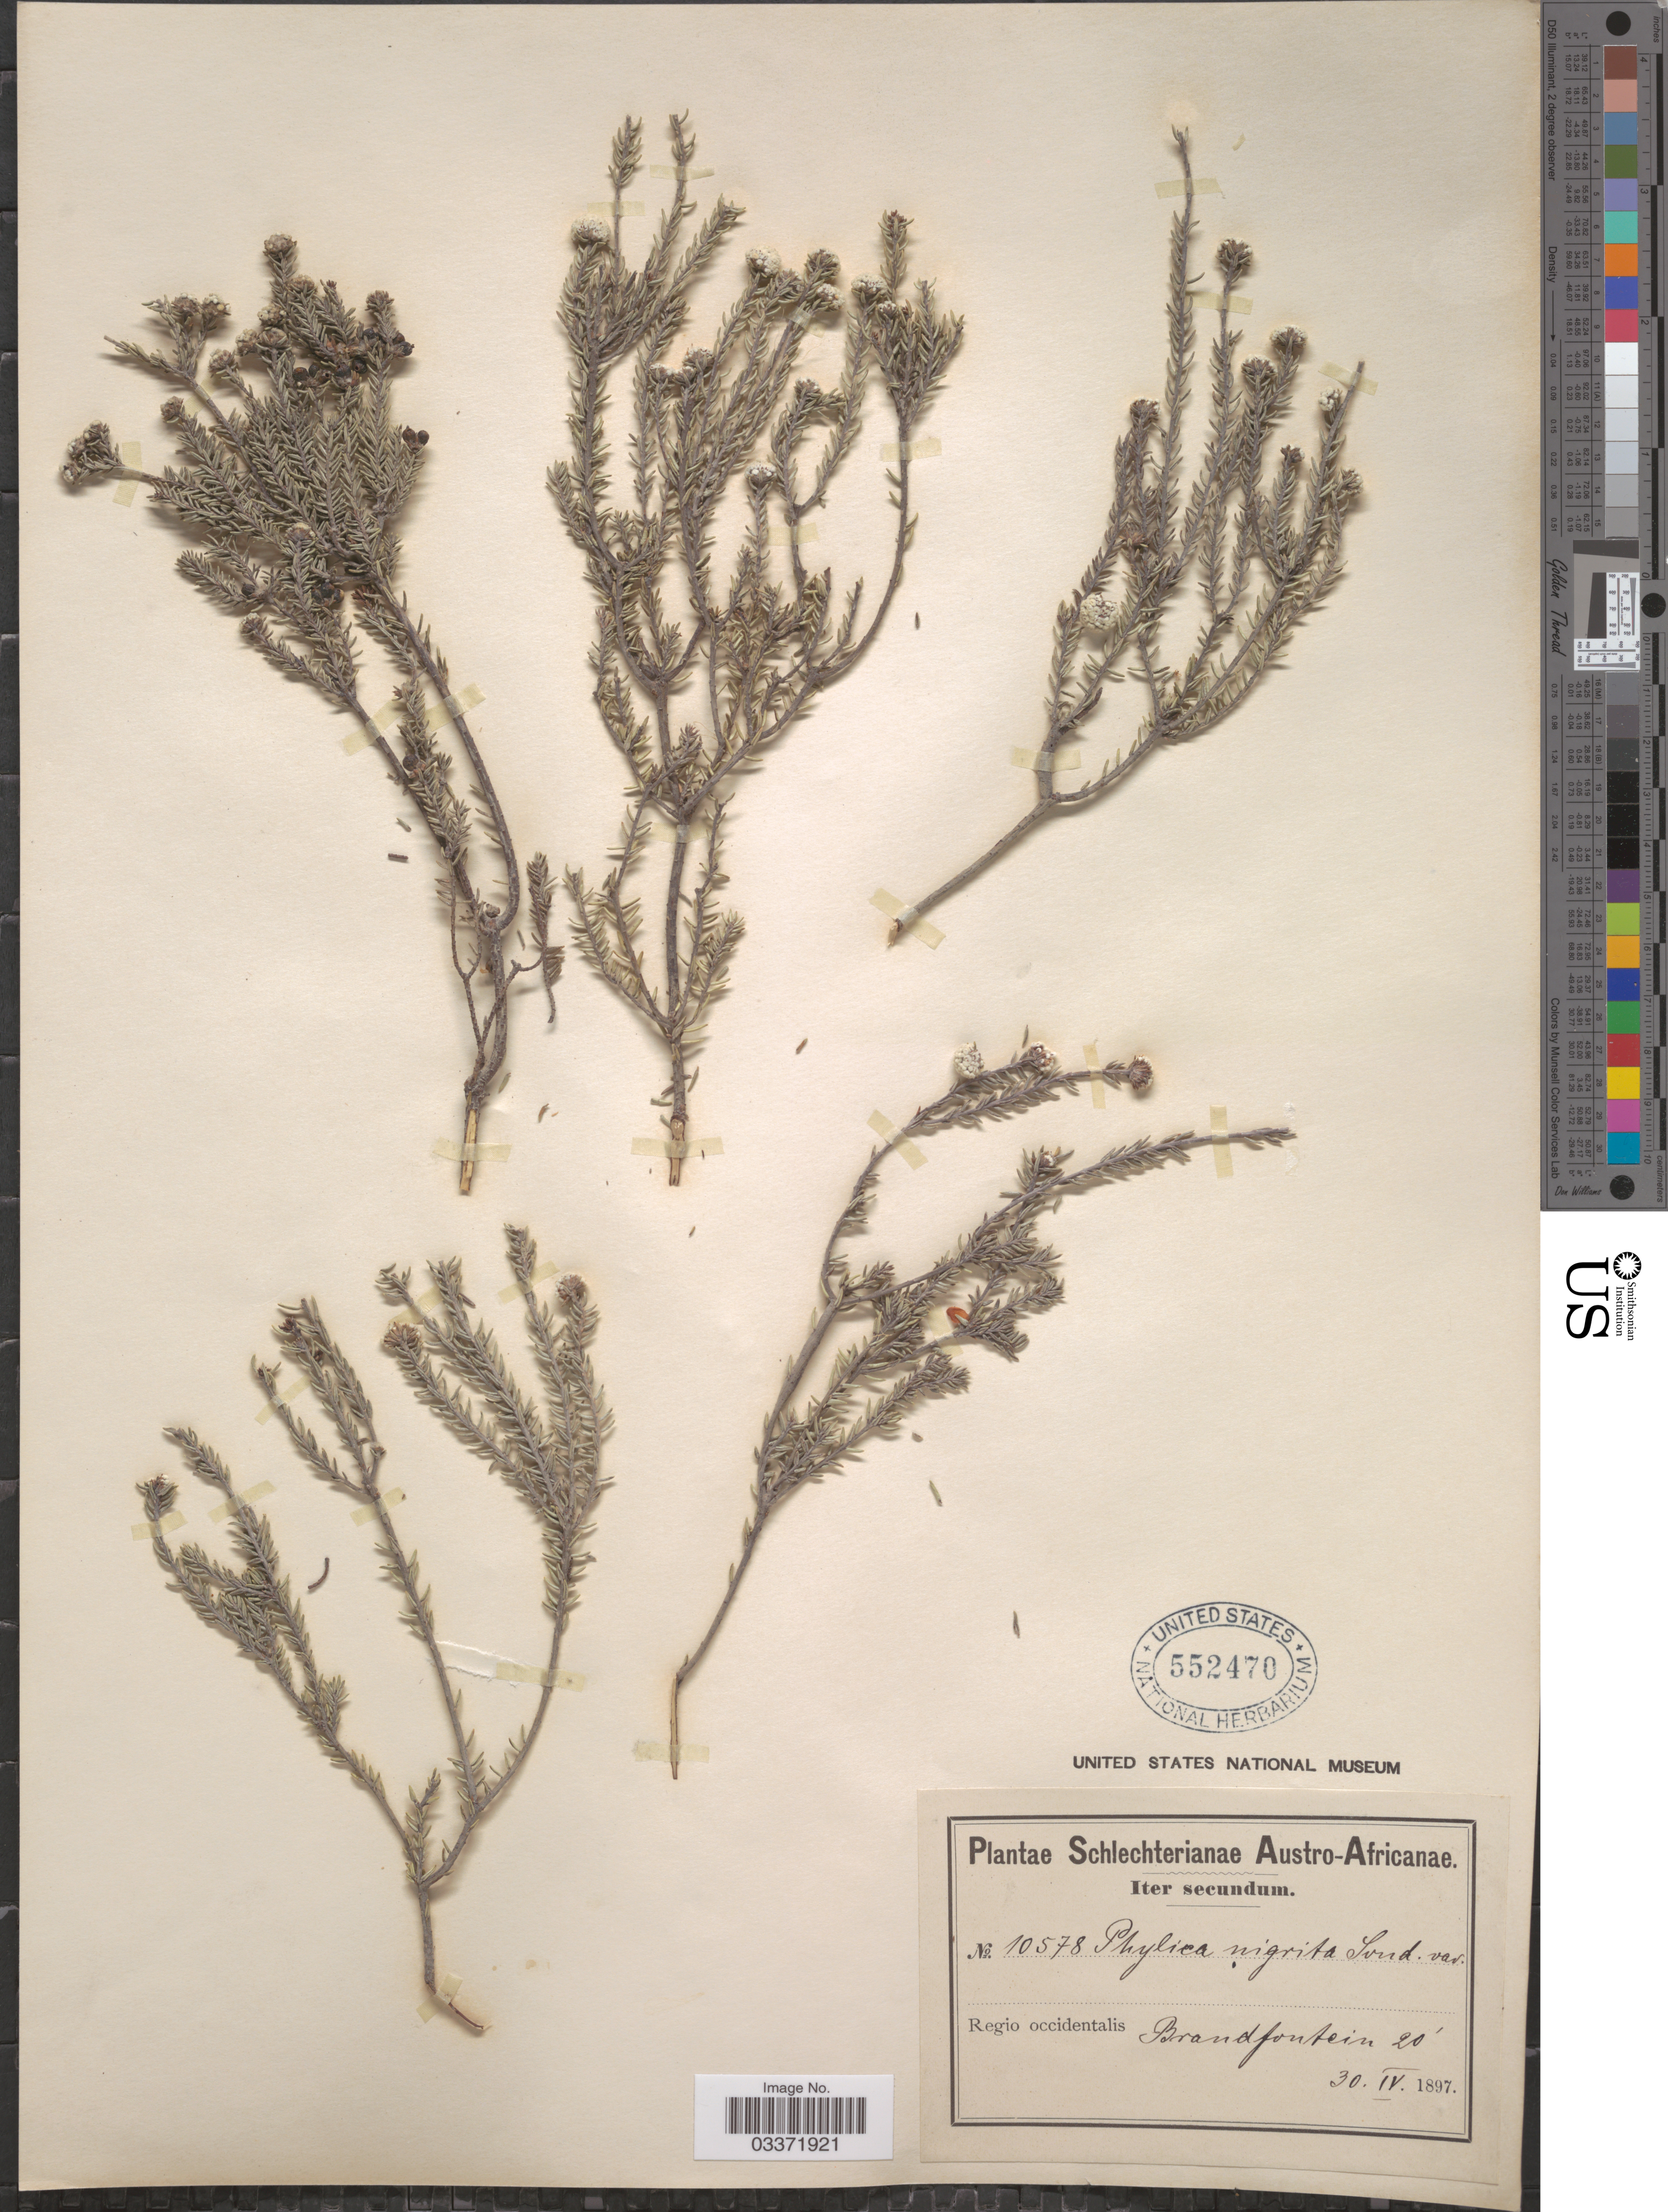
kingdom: Plantae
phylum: Tracheophyta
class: Magnoliopsida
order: Rosales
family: Rhamnaceae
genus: Phylica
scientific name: Phylica nigrita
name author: Sond.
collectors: Schlechter, --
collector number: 10578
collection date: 1897-04-30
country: South Africa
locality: Austro-Africanae. Regio occidentalis Brandfontein.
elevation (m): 6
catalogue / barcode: US 552470